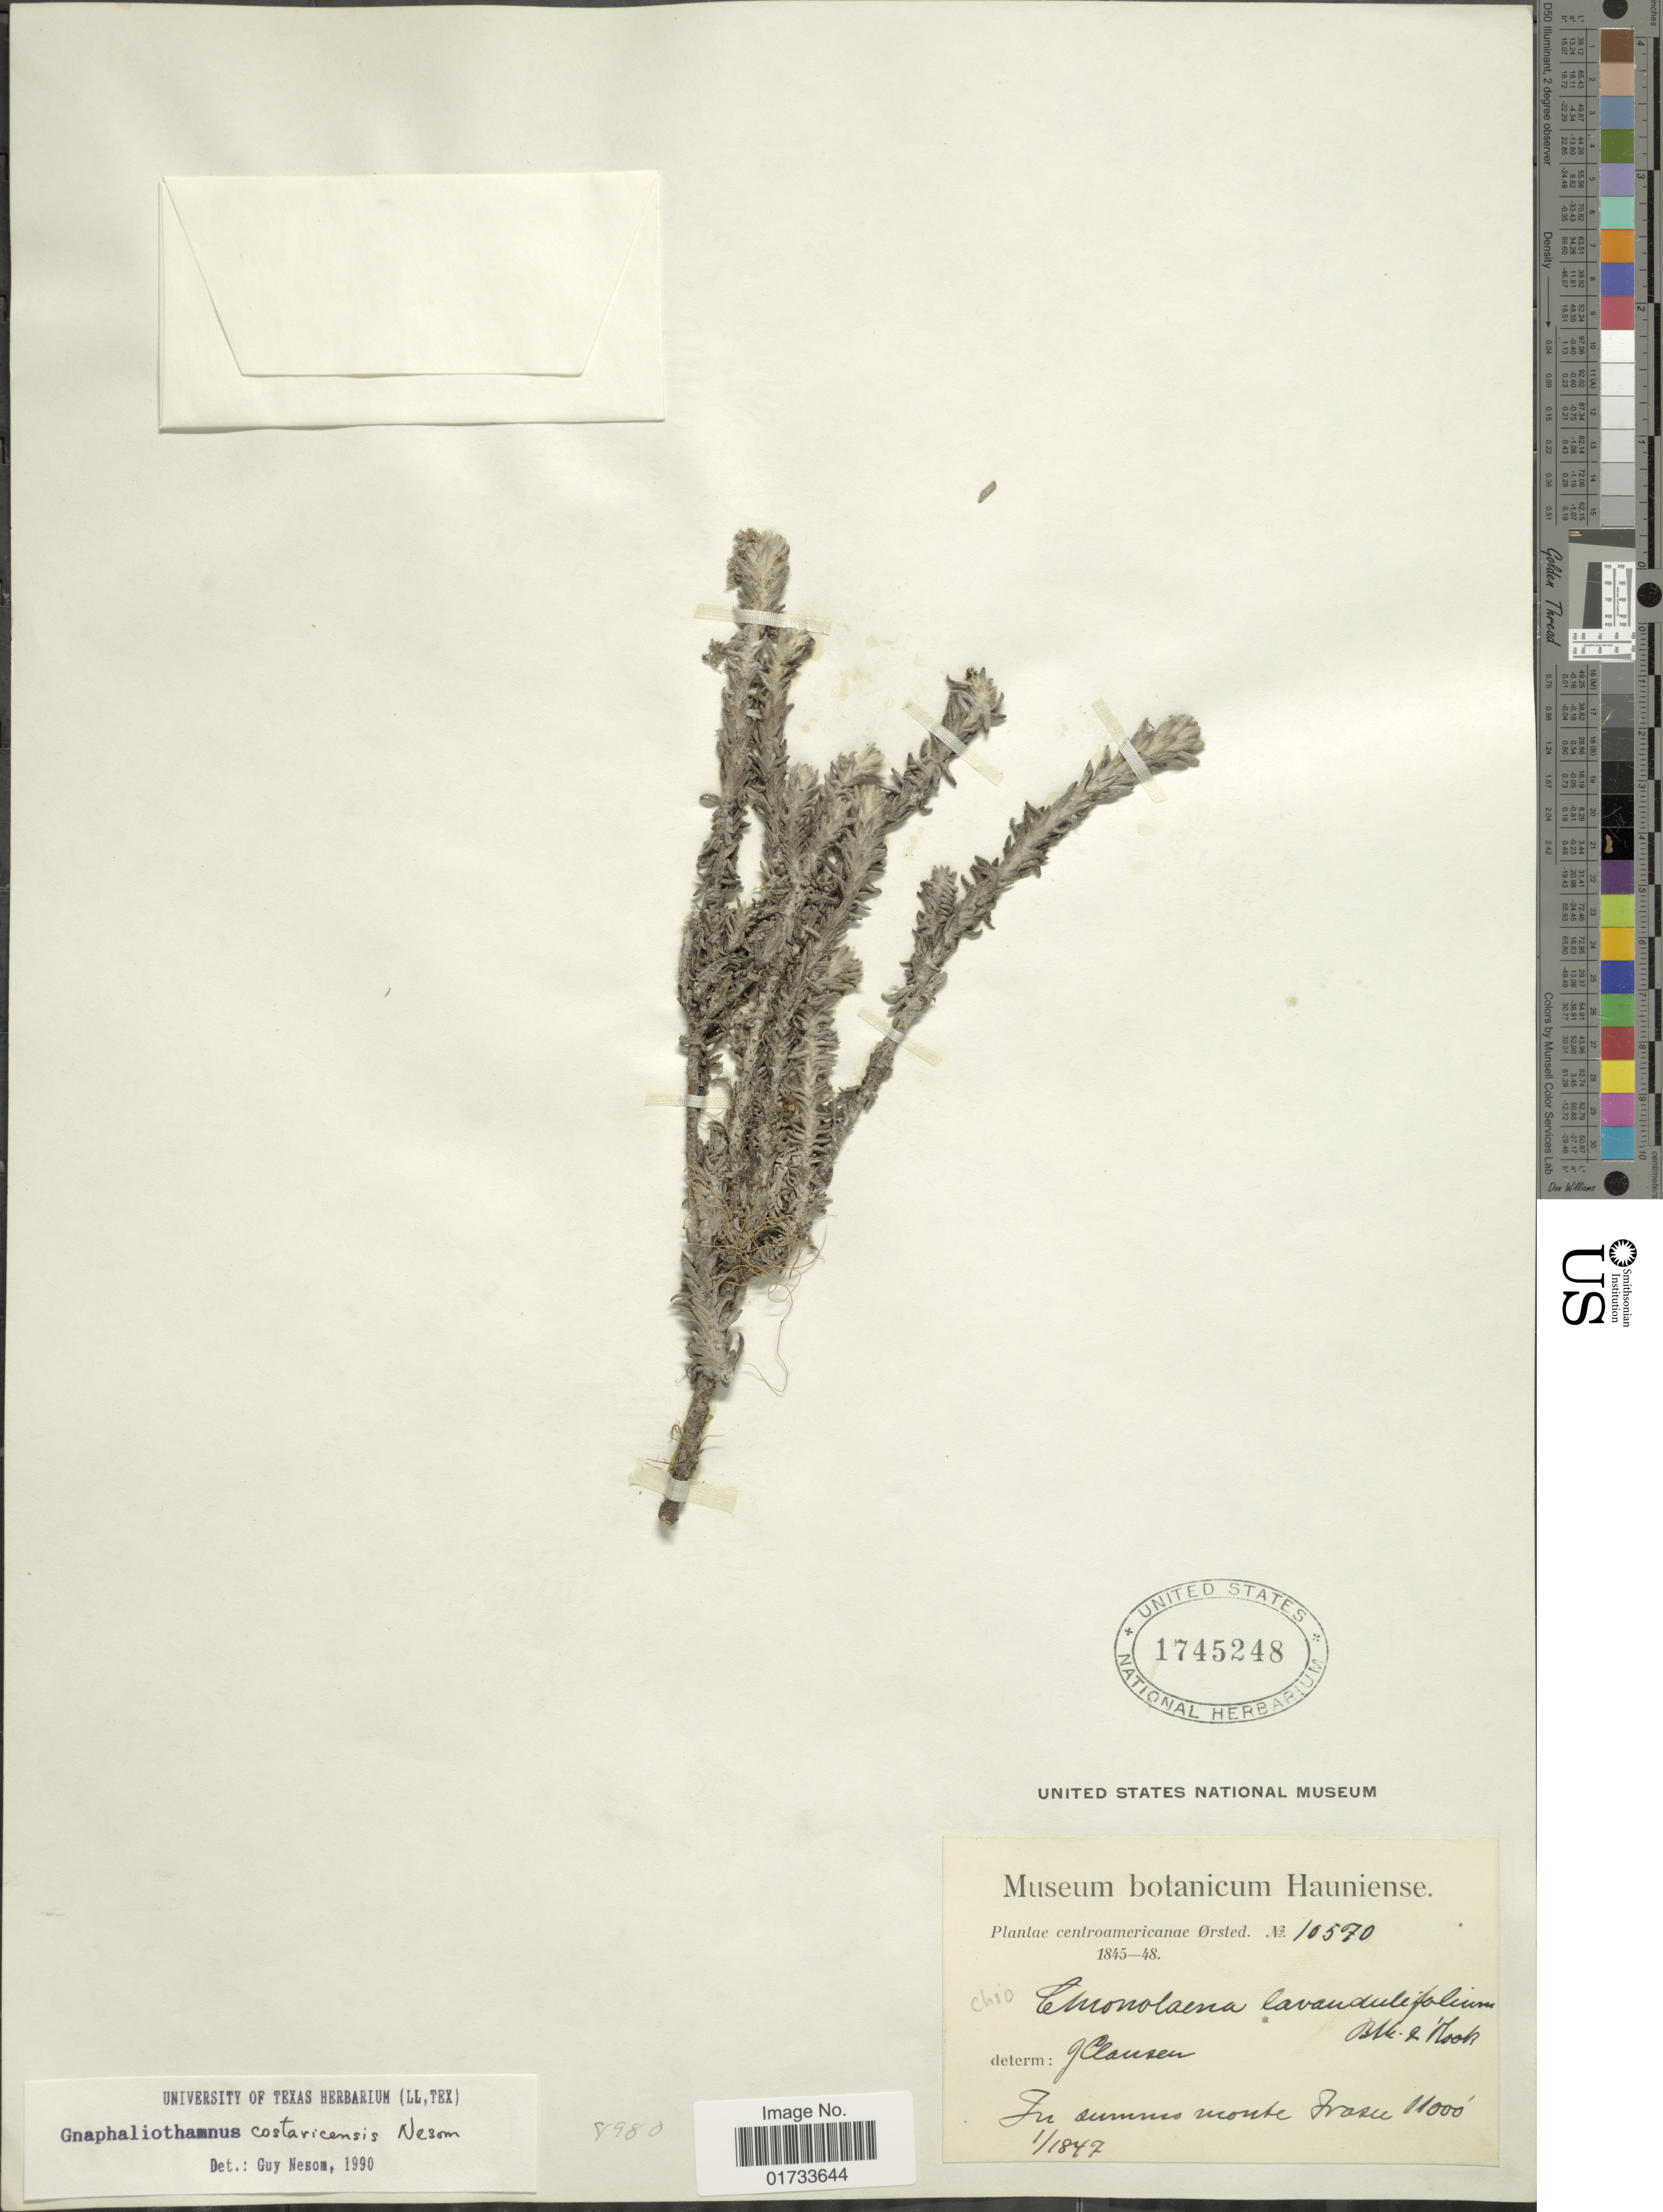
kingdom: Plantae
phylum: Tracheophyta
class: Magnoliopsida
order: Asterales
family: Asteraceae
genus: Chionolaena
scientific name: Chionolaena costaricensis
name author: (G.L. Nesom) G.L. Nesom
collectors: Ørsted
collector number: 10570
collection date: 1847-01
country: Costa Rica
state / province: Cartago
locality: Centroamericanane, in summis monte Frasu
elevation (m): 3353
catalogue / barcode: US 1745248